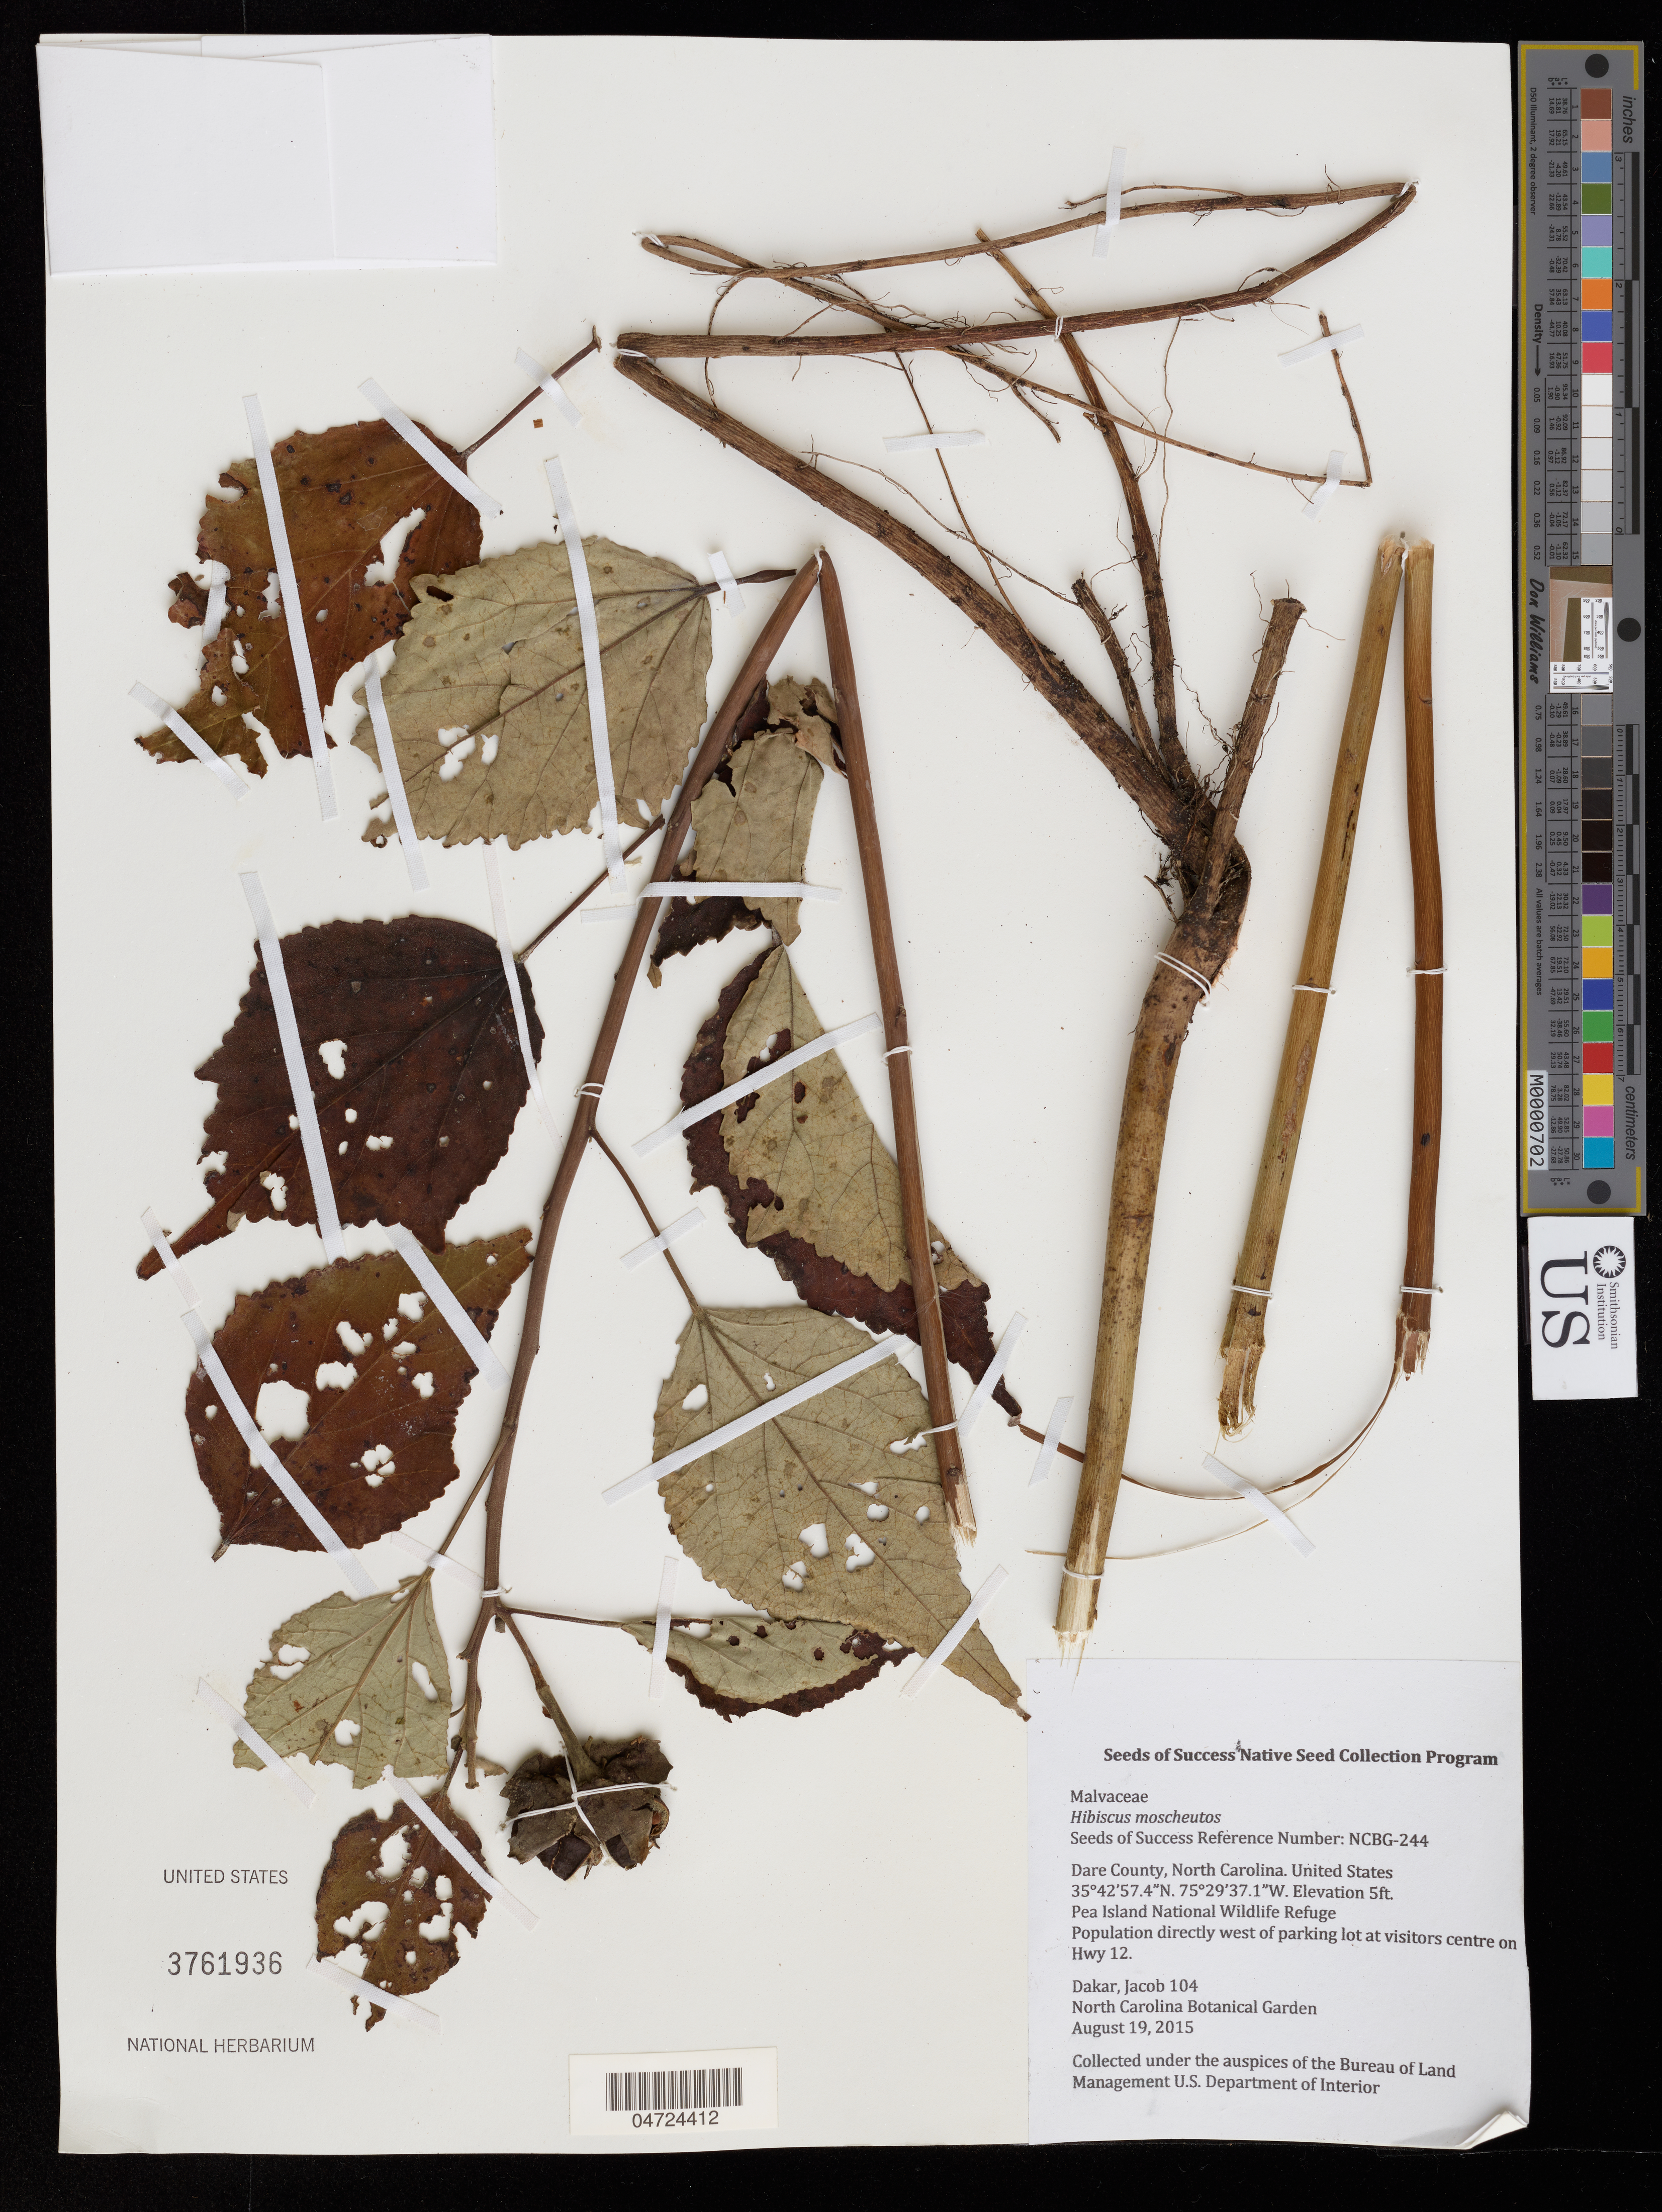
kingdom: Plantae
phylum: Tracheophyta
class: Magnoliopsida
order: Malvales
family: Malvaceae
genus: Hibiscus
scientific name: Hibiscus moscheutos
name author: L.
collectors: J. Dakar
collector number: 104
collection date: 2015-08-19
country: United States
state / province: North Carolina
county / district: Dare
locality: Dare County. Pea Island National Wildlife Refuge. Population directly west of parking lot at visitors centre on Hwy 12.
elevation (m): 2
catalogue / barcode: US 3761936